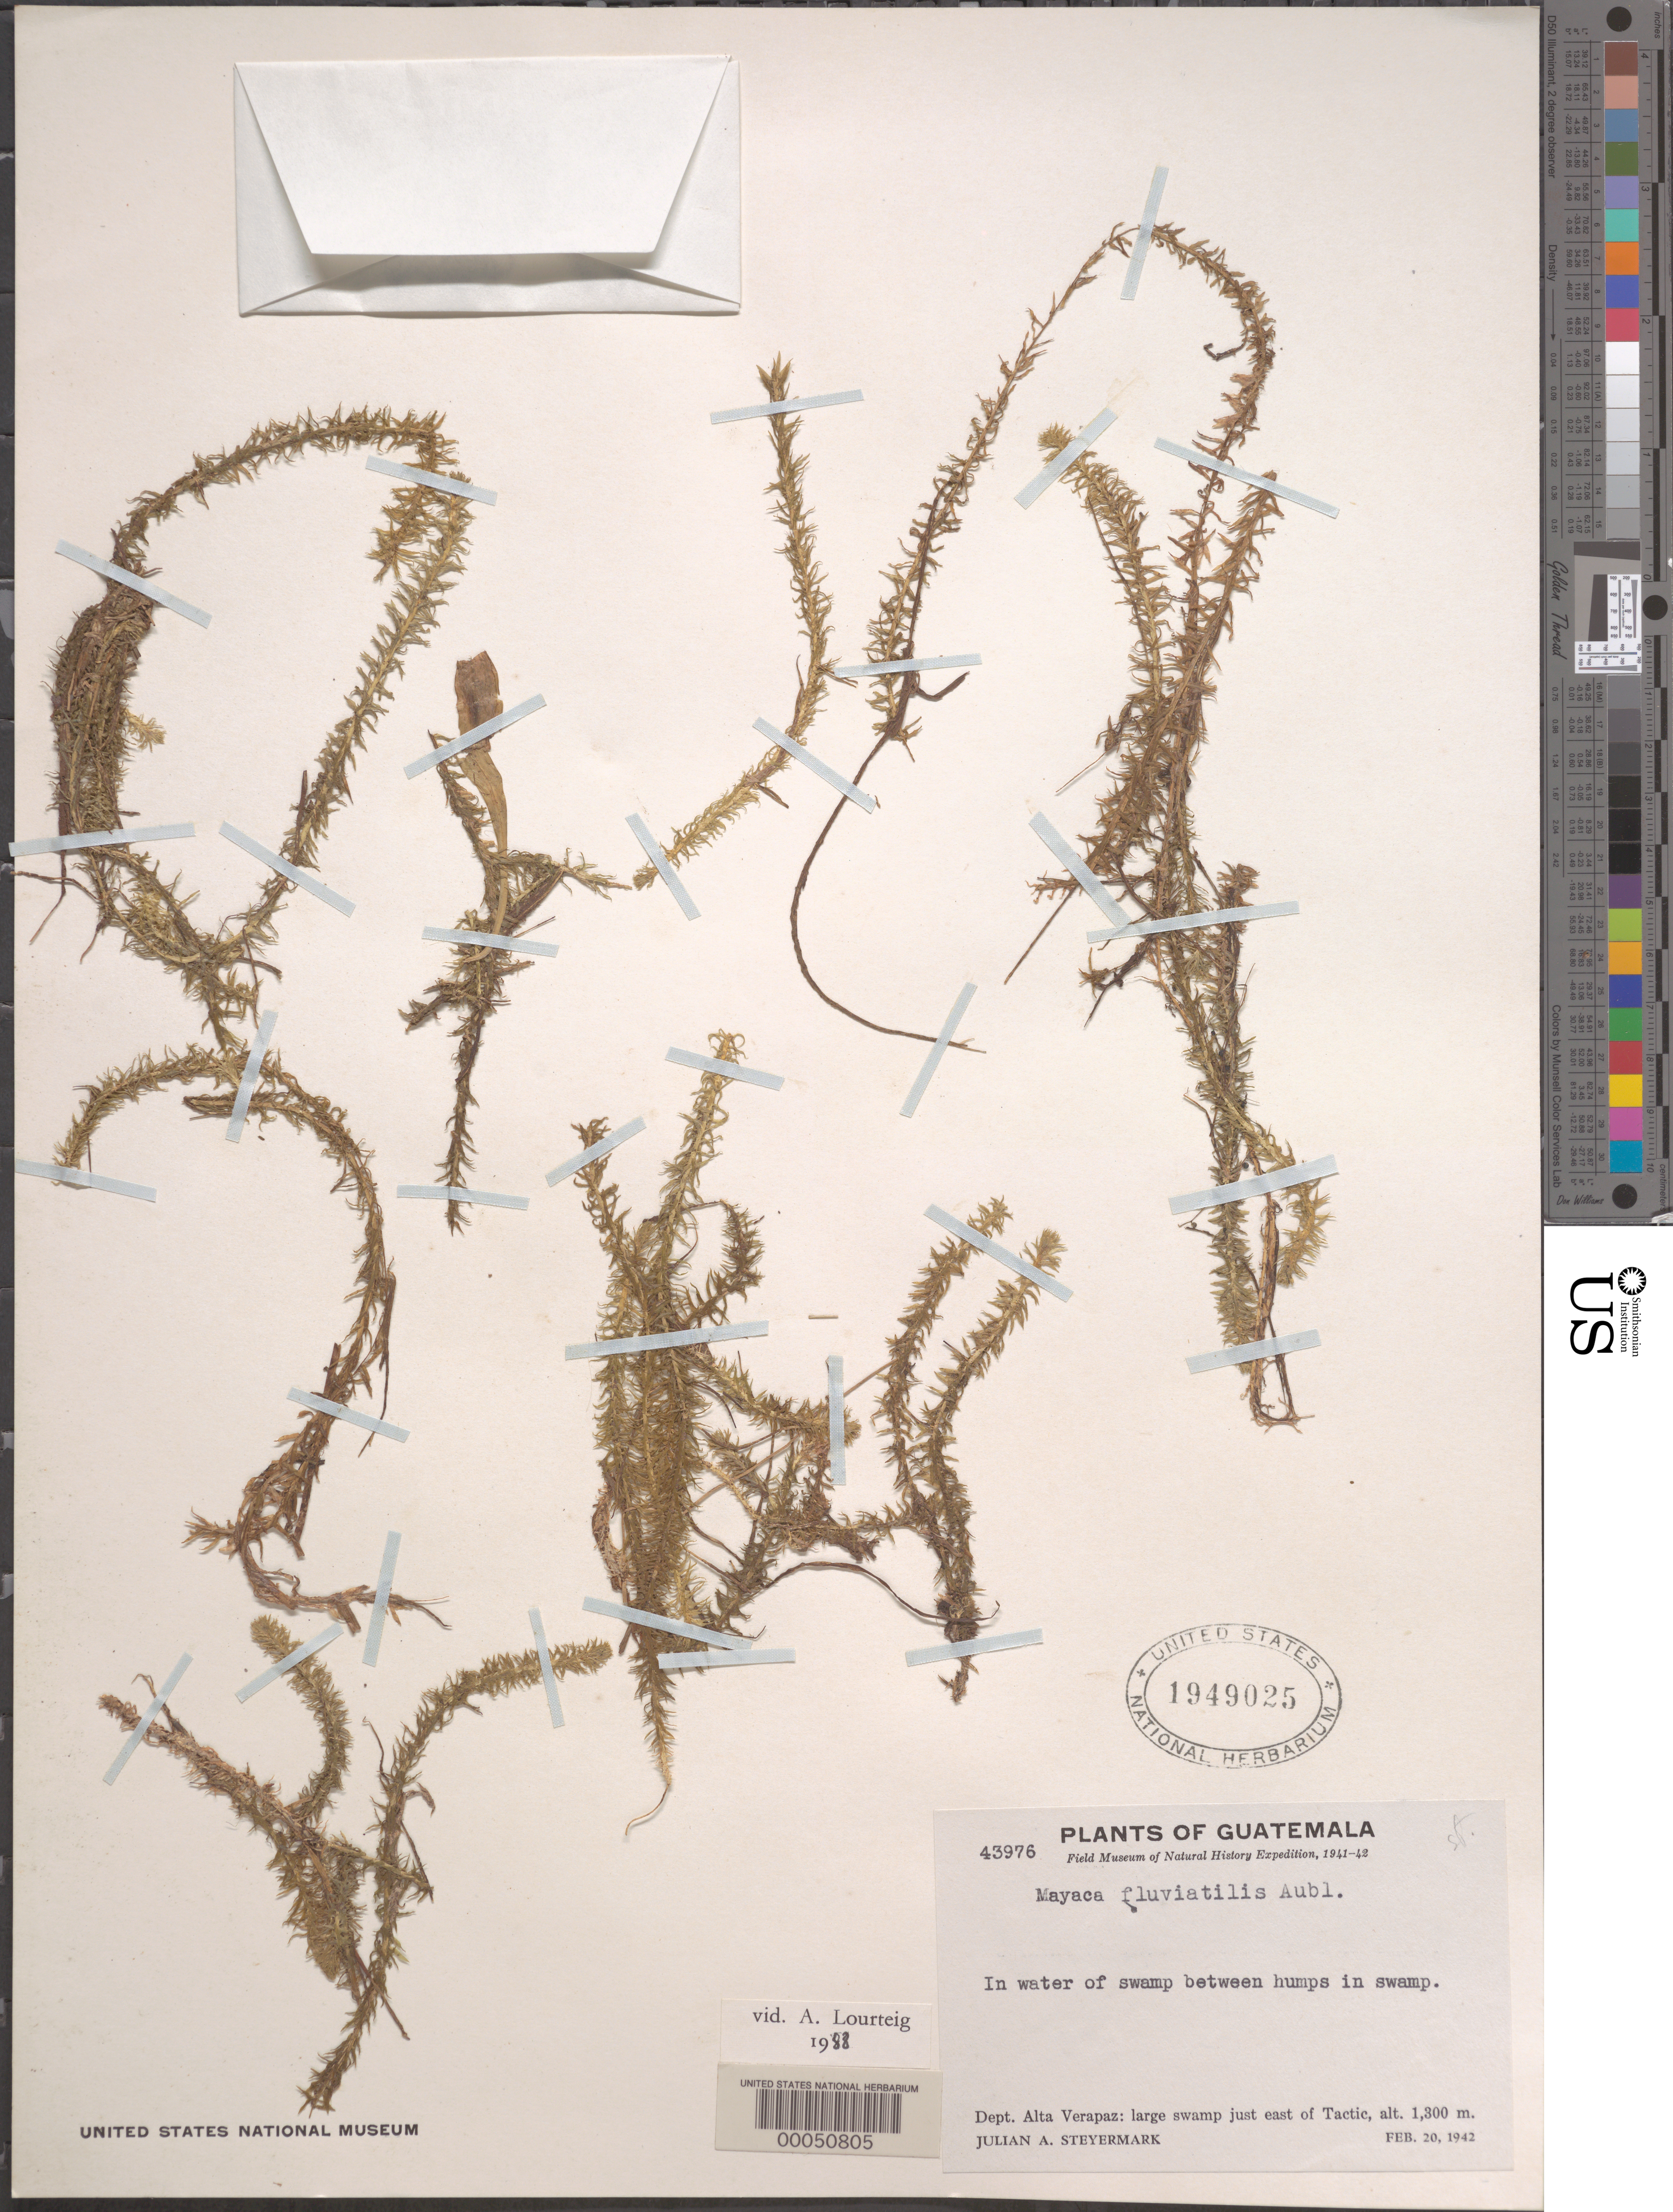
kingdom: Plantae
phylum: Tracheophyta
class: Liliopsida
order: Poales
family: Mayacaceae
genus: Mayaca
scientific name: Mayaca fluviatilis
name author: Aubl.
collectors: J. Steyermark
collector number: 43976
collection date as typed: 20 Feb 1942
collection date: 1942-02-20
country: Guatemala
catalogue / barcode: US 1949025